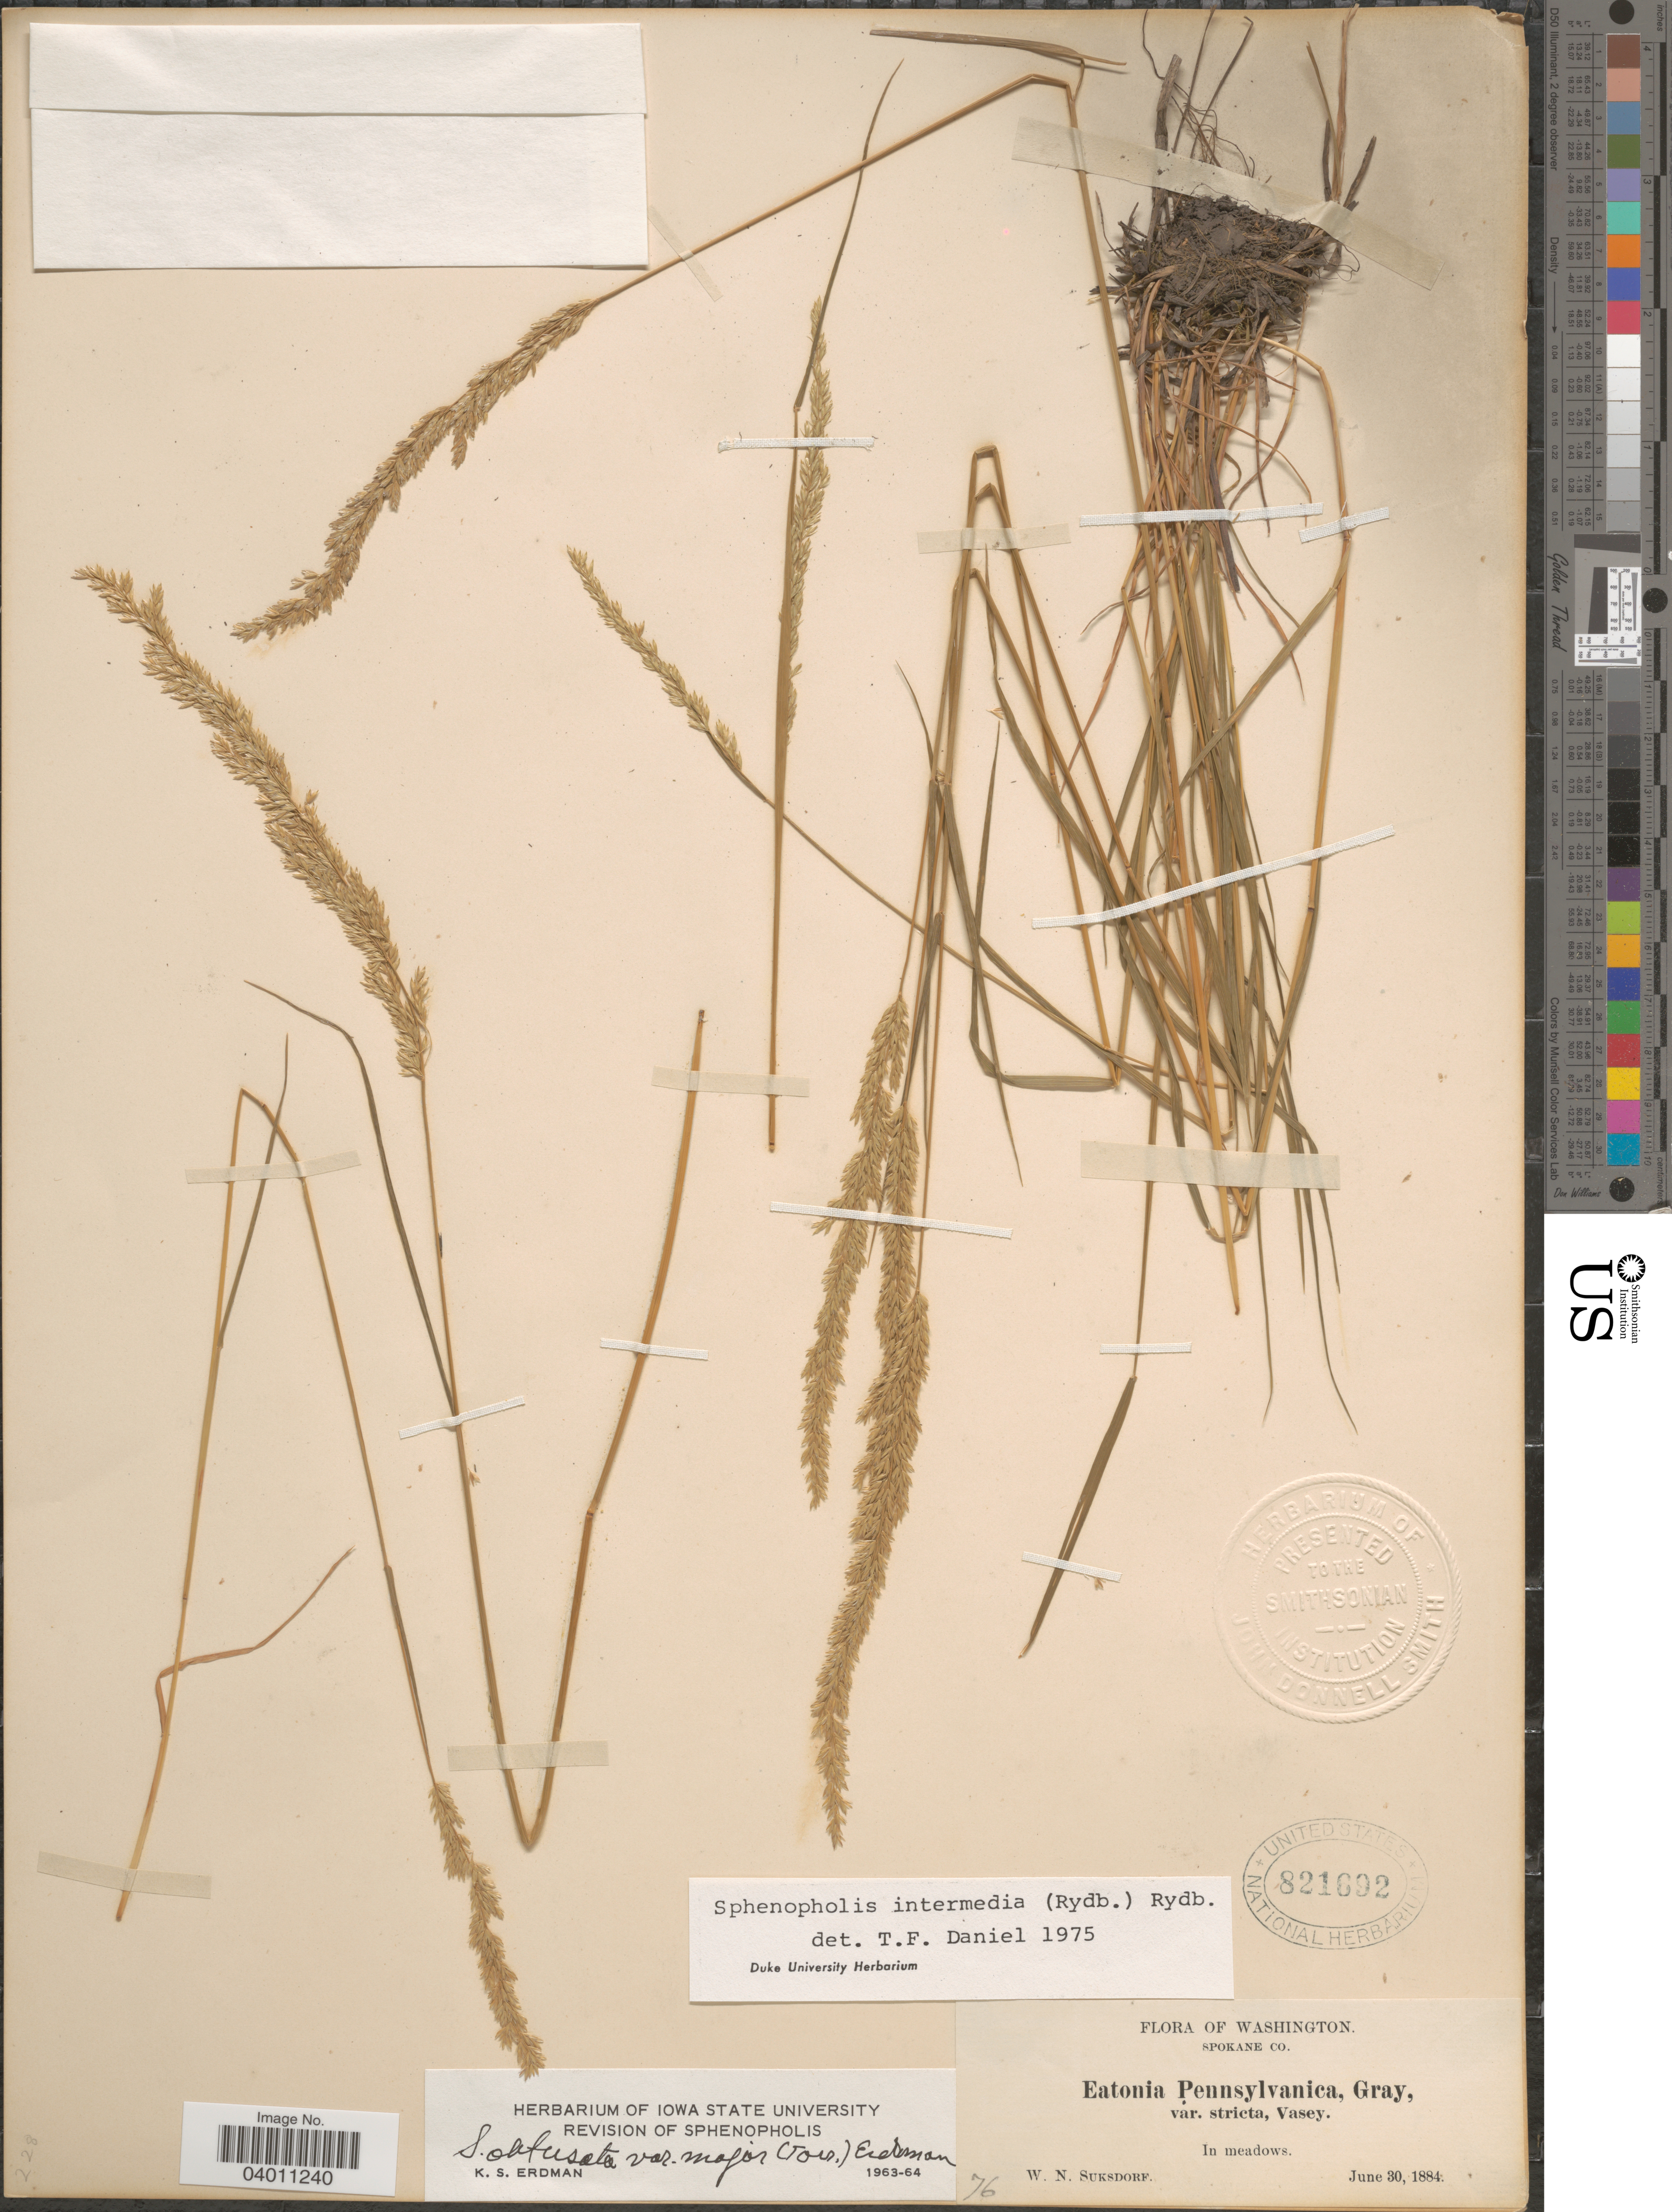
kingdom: Plantae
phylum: Tracheophyta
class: Liliopsida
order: Poales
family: Poaceae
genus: Sphenopholis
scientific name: Sphenopholis intermedia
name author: (Rydb.) Rydb.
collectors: W. N. Suksdorf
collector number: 76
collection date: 1884-06-30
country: United States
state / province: Washington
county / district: Spokane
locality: Spokane Co.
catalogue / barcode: US 821692